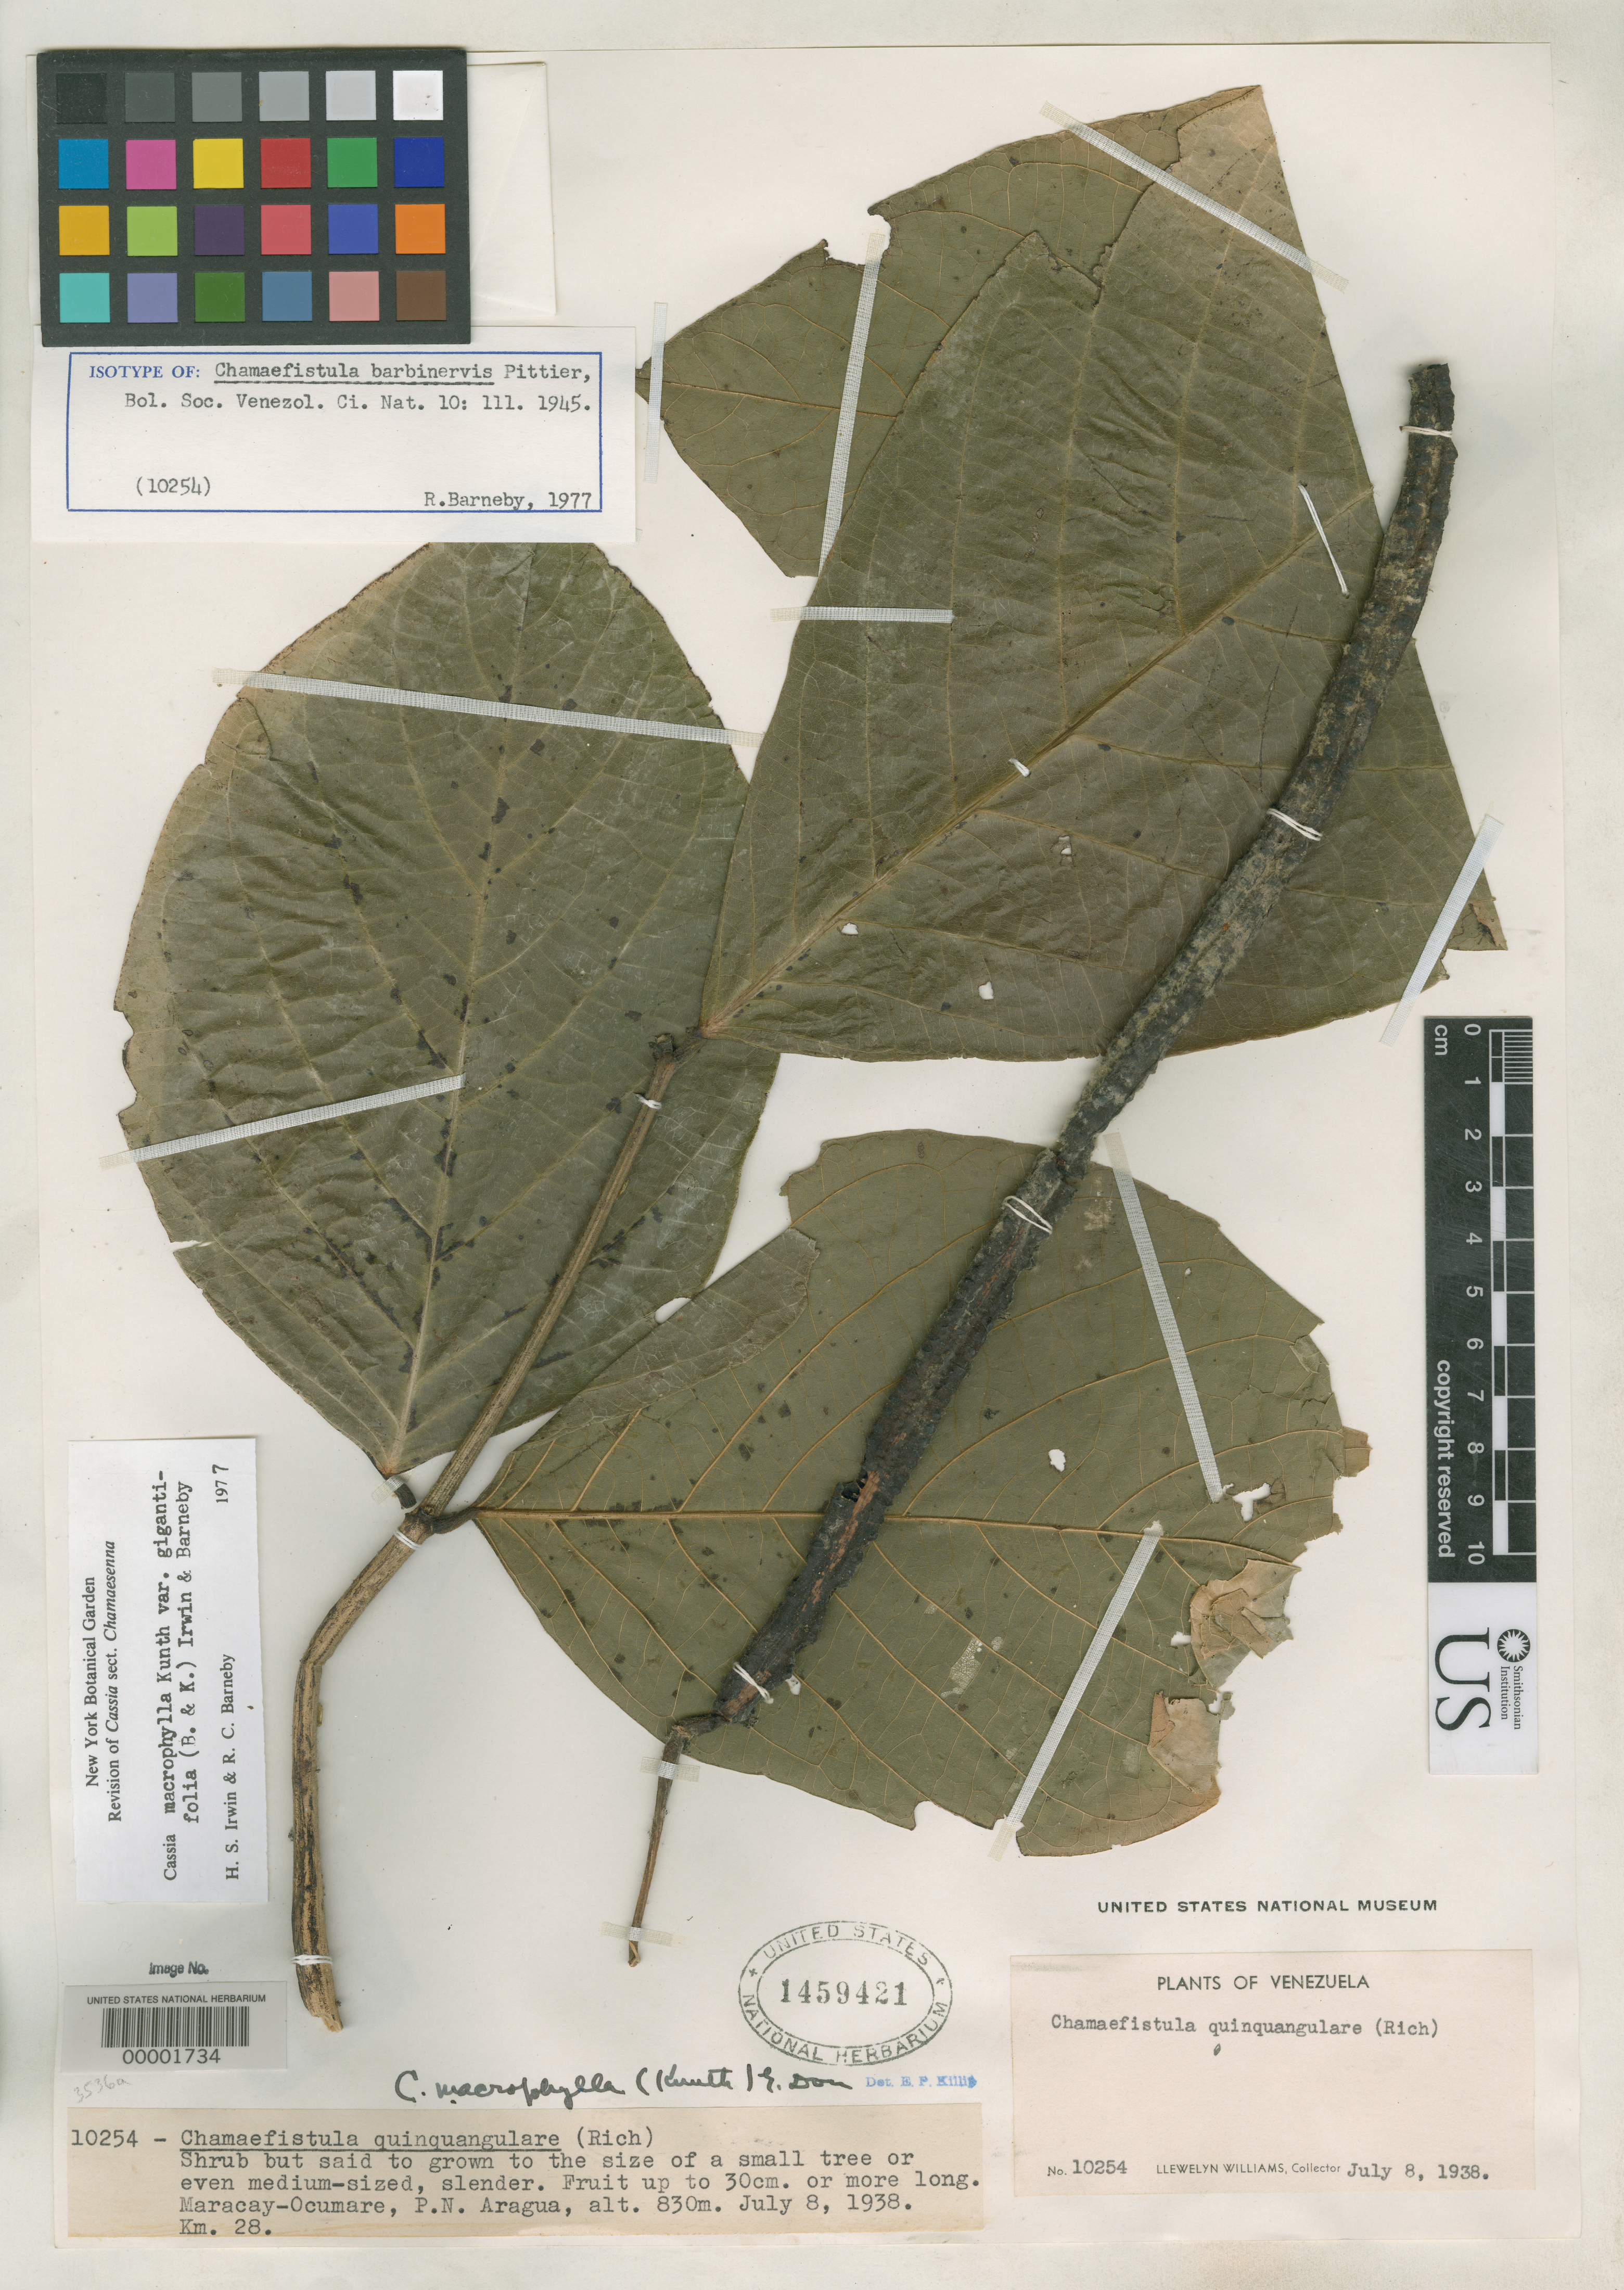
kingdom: Plantae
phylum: Tracheophyta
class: Magnoliopsida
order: Fabales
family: Fabaceae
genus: Chamaefistula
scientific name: Chamaefistula barbinervis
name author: Pittier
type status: Isotype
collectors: Ll. Williams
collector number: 10254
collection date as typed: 08 Jul 1938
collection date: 1938-07-08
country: Venezuela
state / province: Aragua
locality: Maracay-Ocumare.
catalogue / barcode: US 1459421